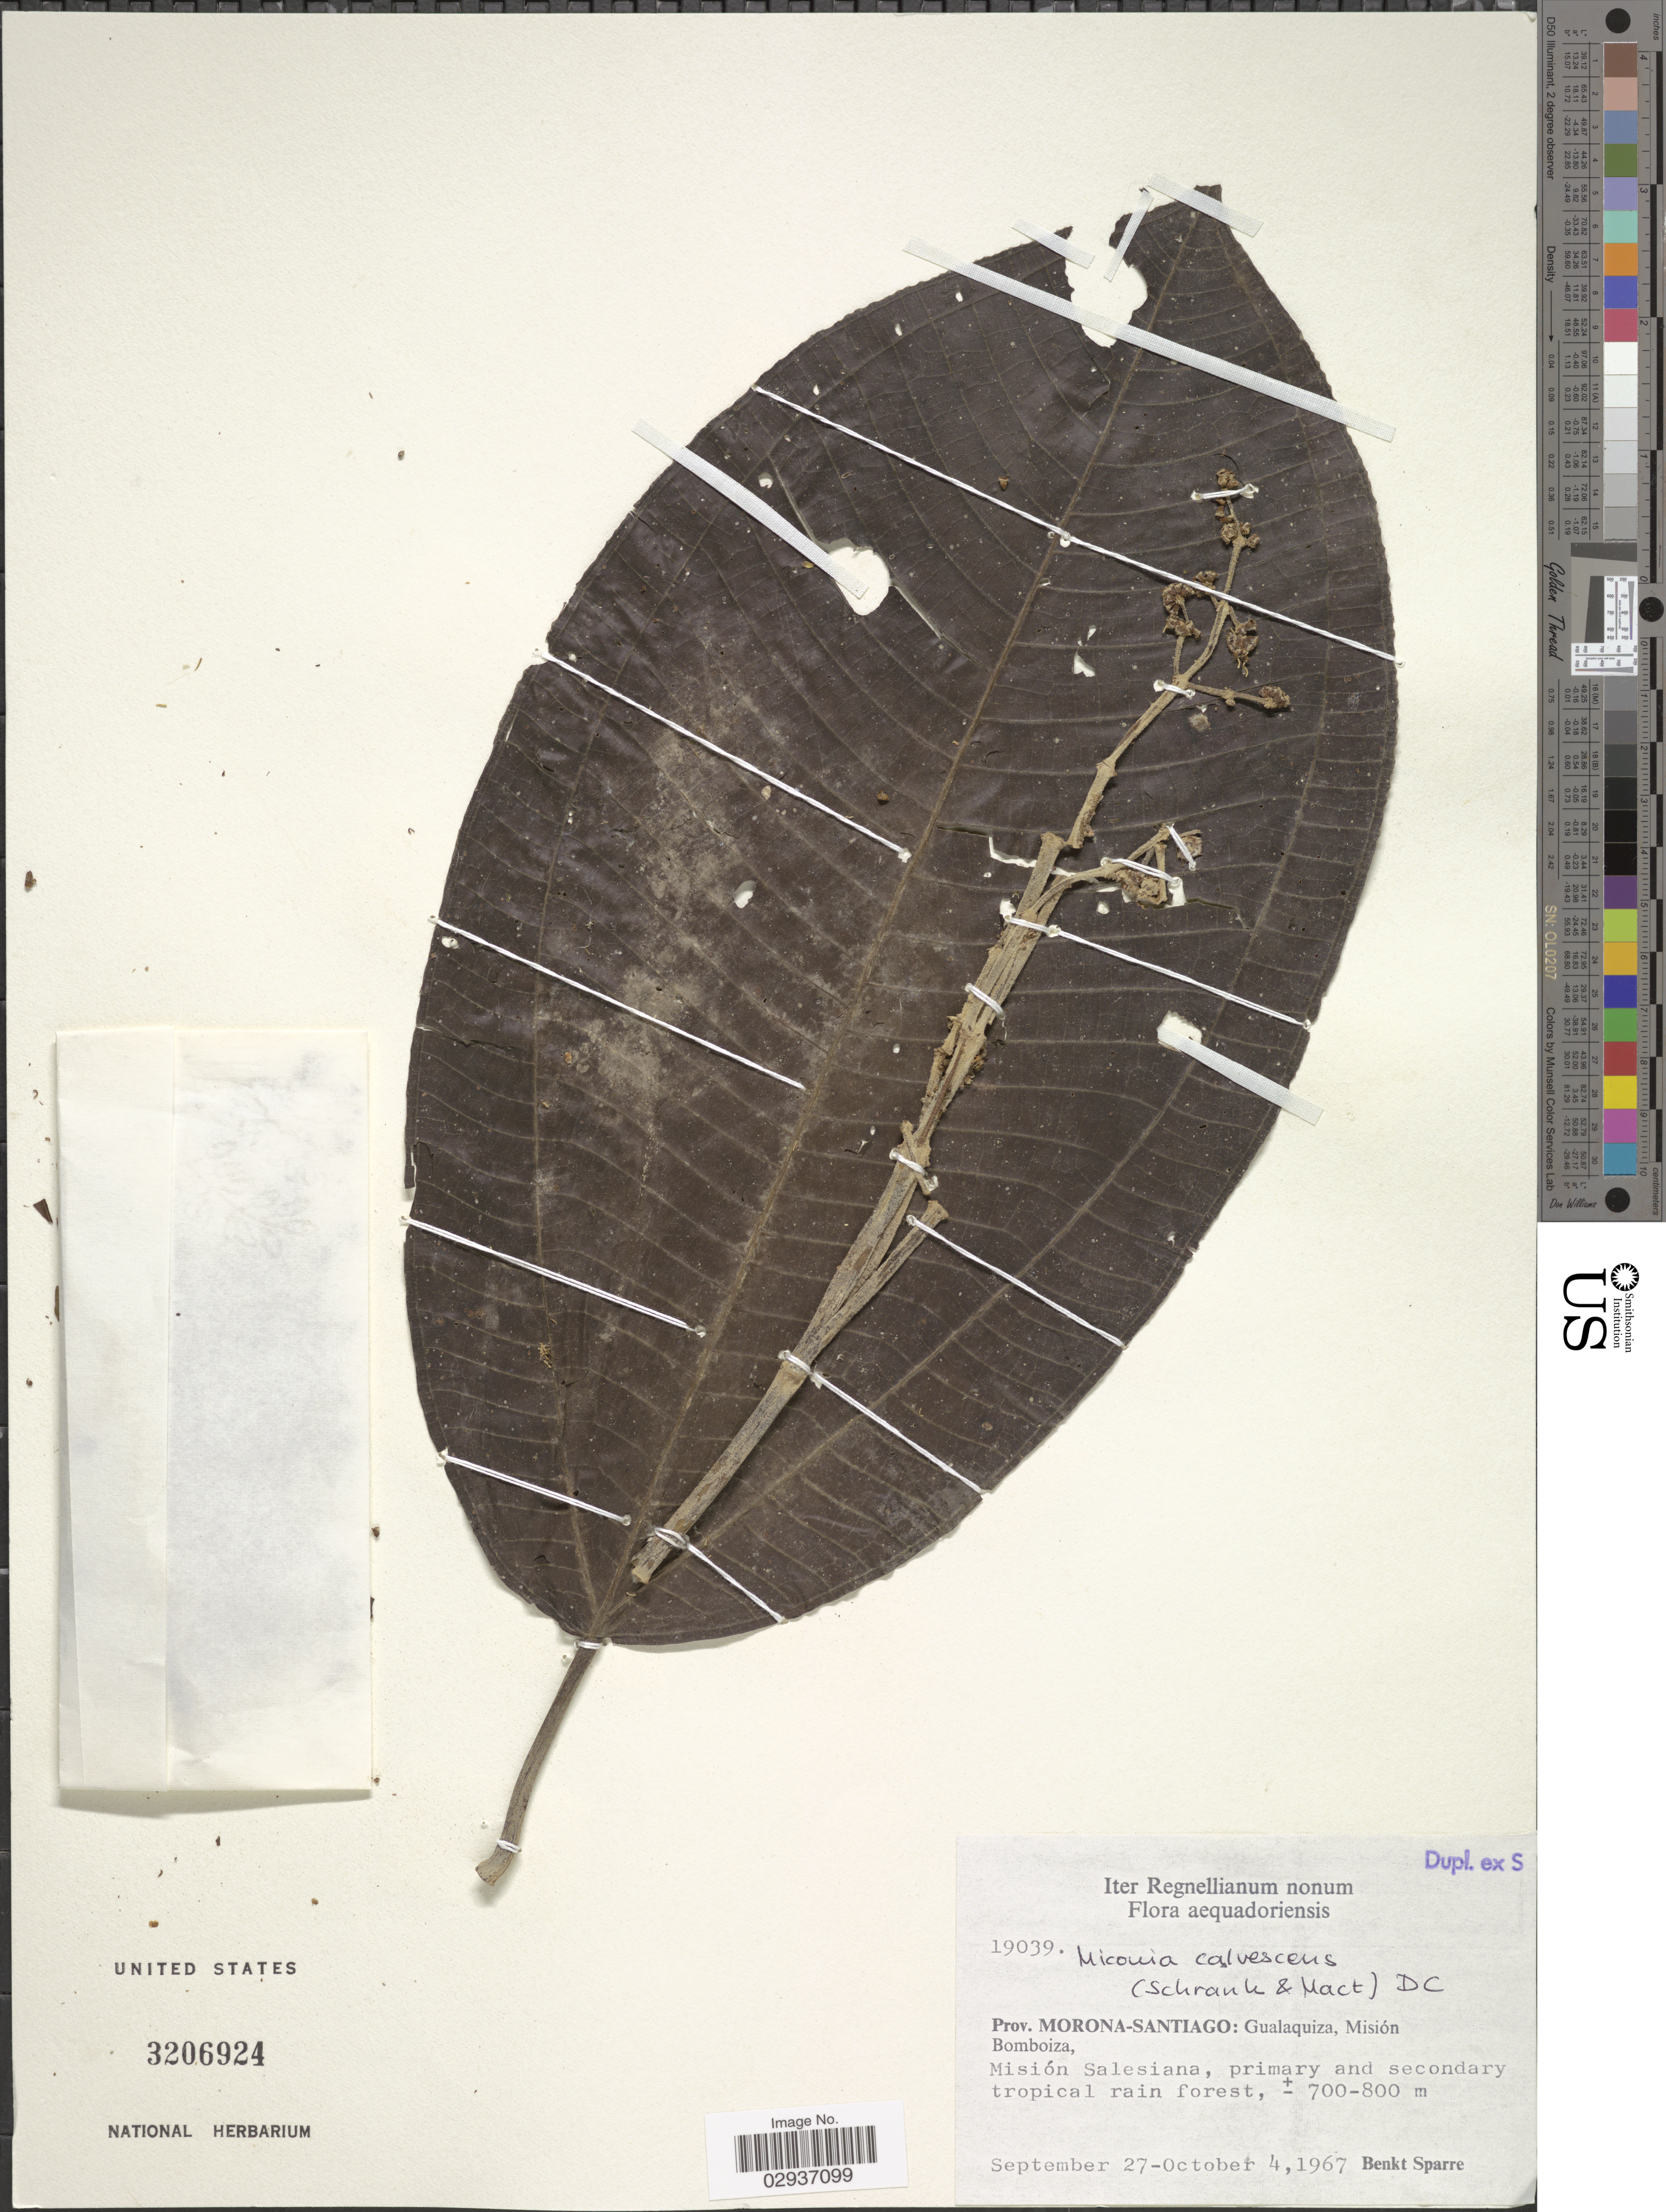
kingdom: Plantae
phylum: Tracheophyta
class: Magnoliopsida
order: Myrtales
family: Melastomataceae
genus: Miconia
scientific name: Miconia calvescens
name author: DC.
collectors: B. Sparre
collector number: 19039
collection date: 1967-09-27/1967-10-04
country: Ecuador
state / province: Morona-Santiago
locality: Prov. Morona-Santiago: Gualaquiza, Misión Bomboiza, Misión Salesiana.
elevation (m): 700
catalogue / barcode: US 3206924